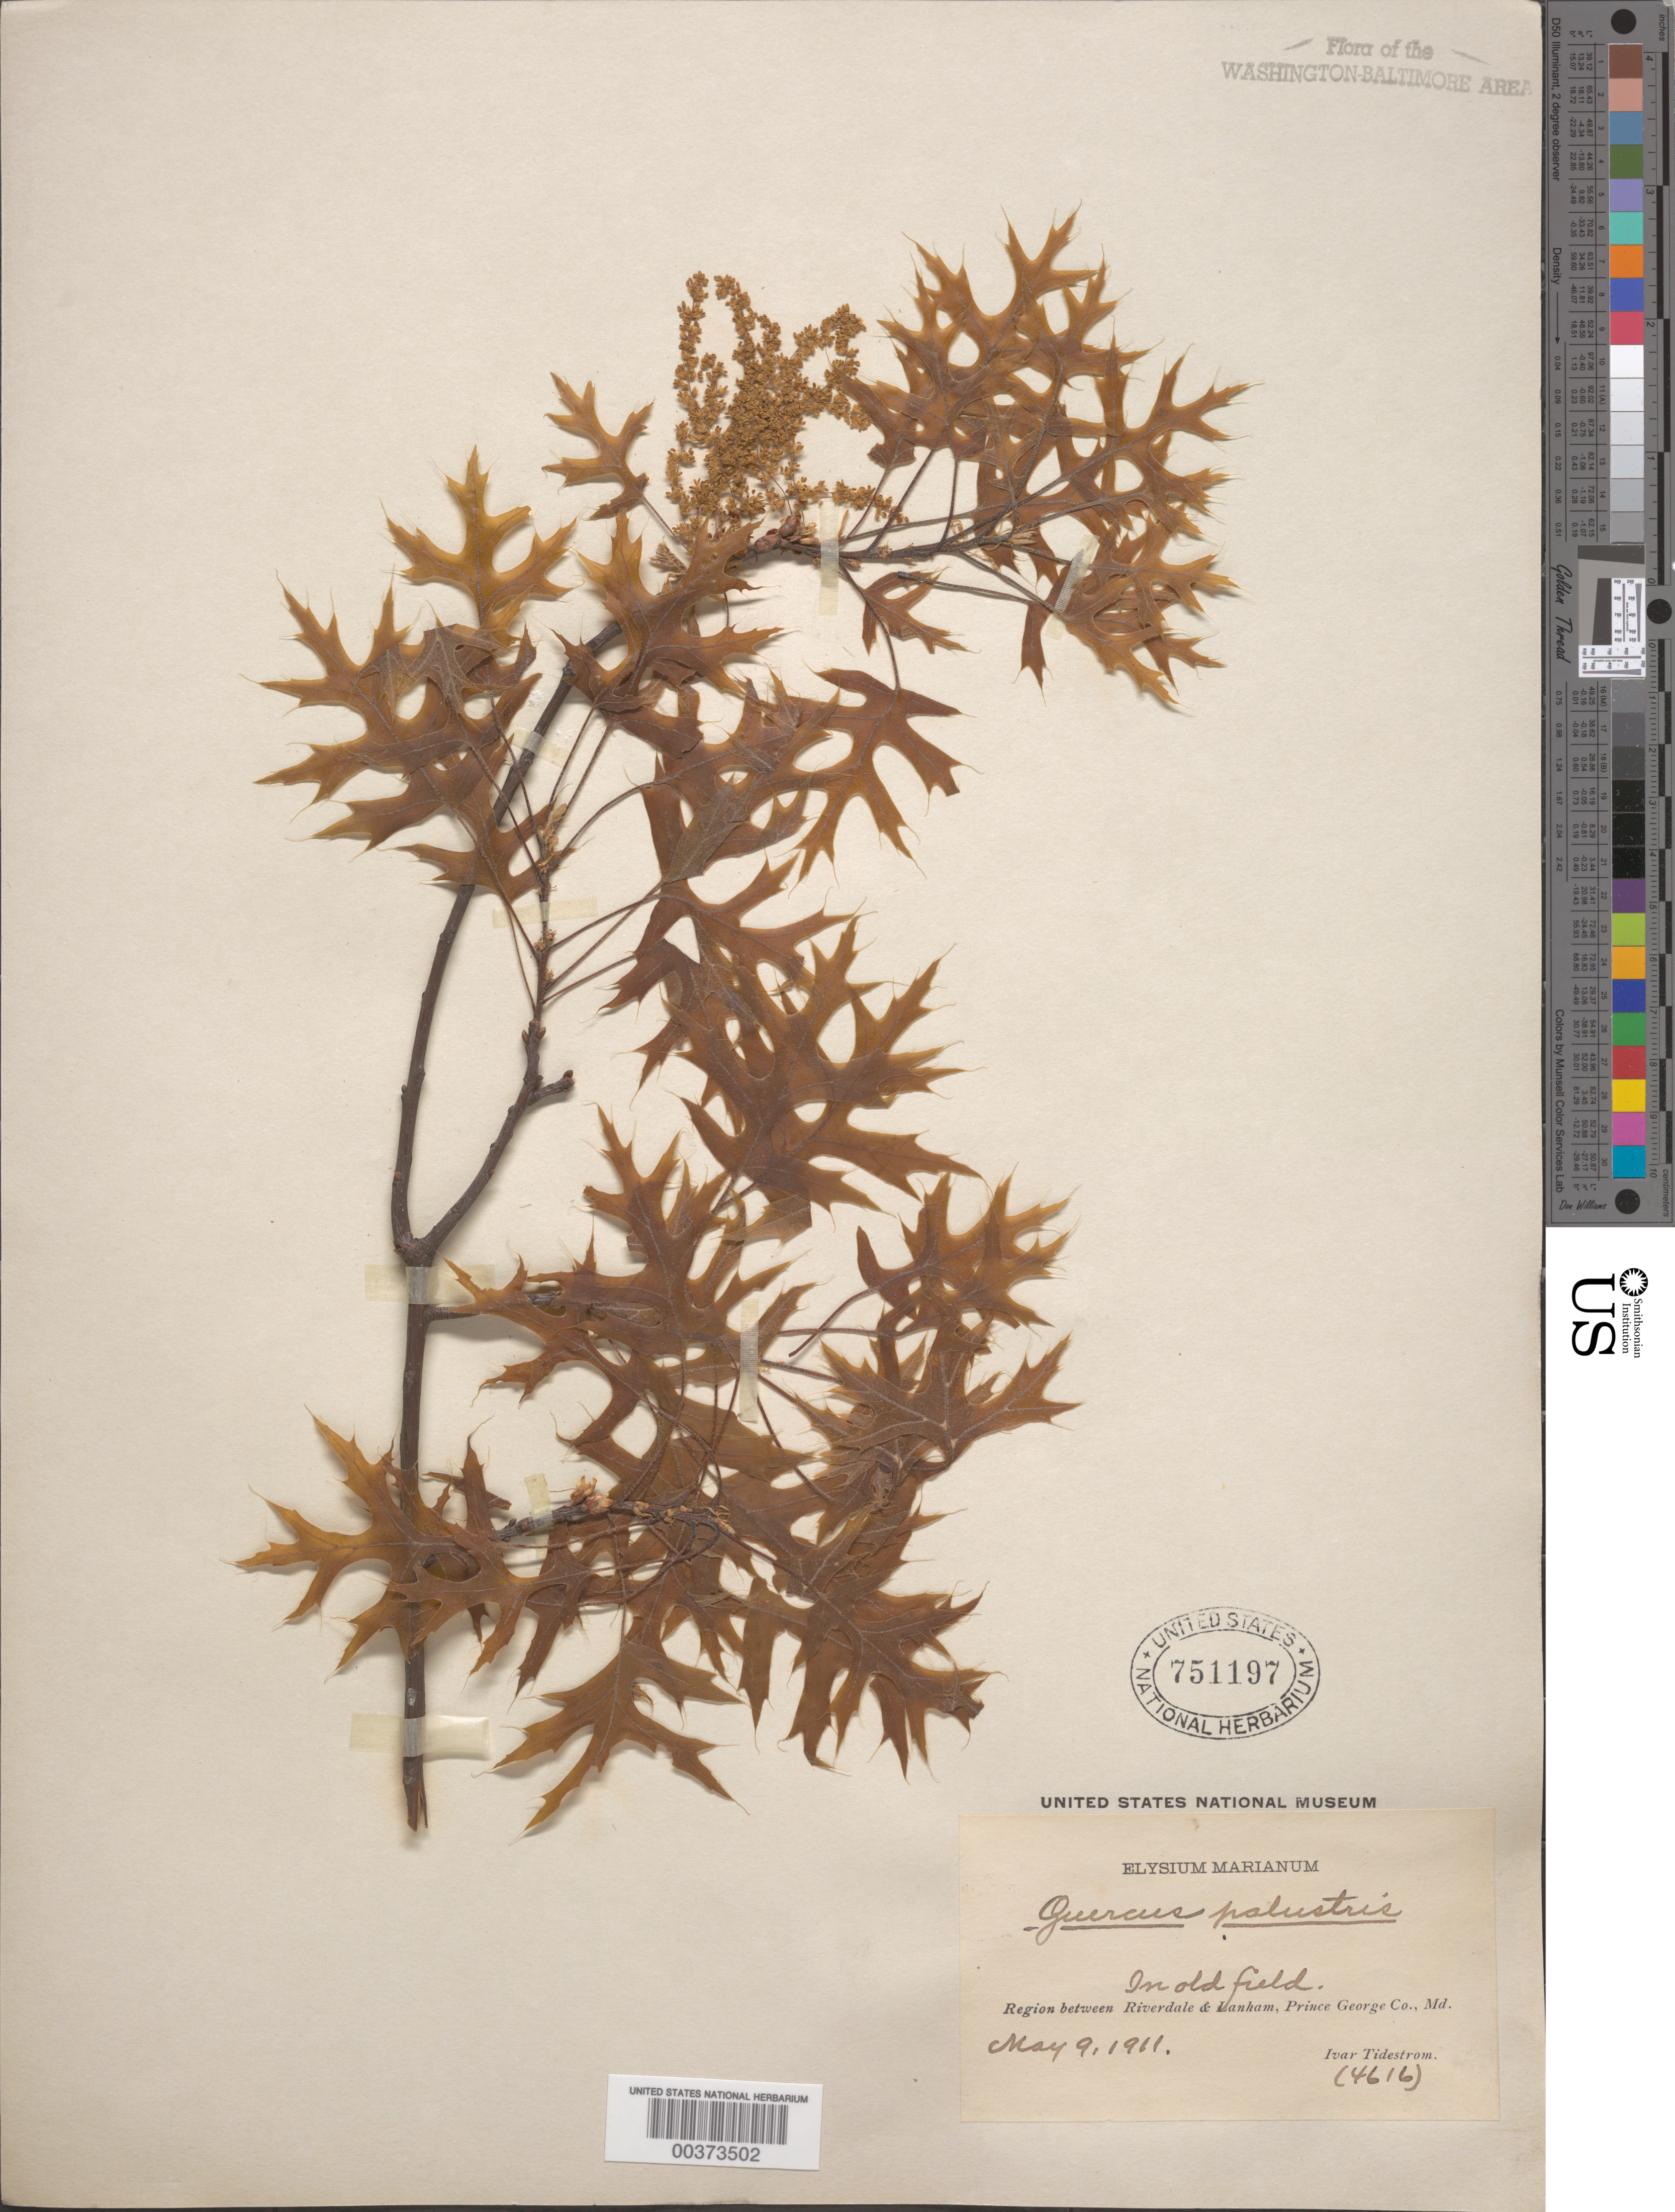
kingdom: Plantae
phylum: Tracheophyta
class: Magnoliopsida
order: Fagales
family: Fagaceae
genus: Quercus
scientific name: Quercus palustris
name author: Münchh.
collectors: I. F. Tidestrom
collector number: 4616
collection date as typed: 09 May 1911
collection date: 1911-05-09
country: United States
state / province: Maryland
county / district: Prince George's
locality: Between Riverdale and Lanham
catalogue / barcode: US 751197